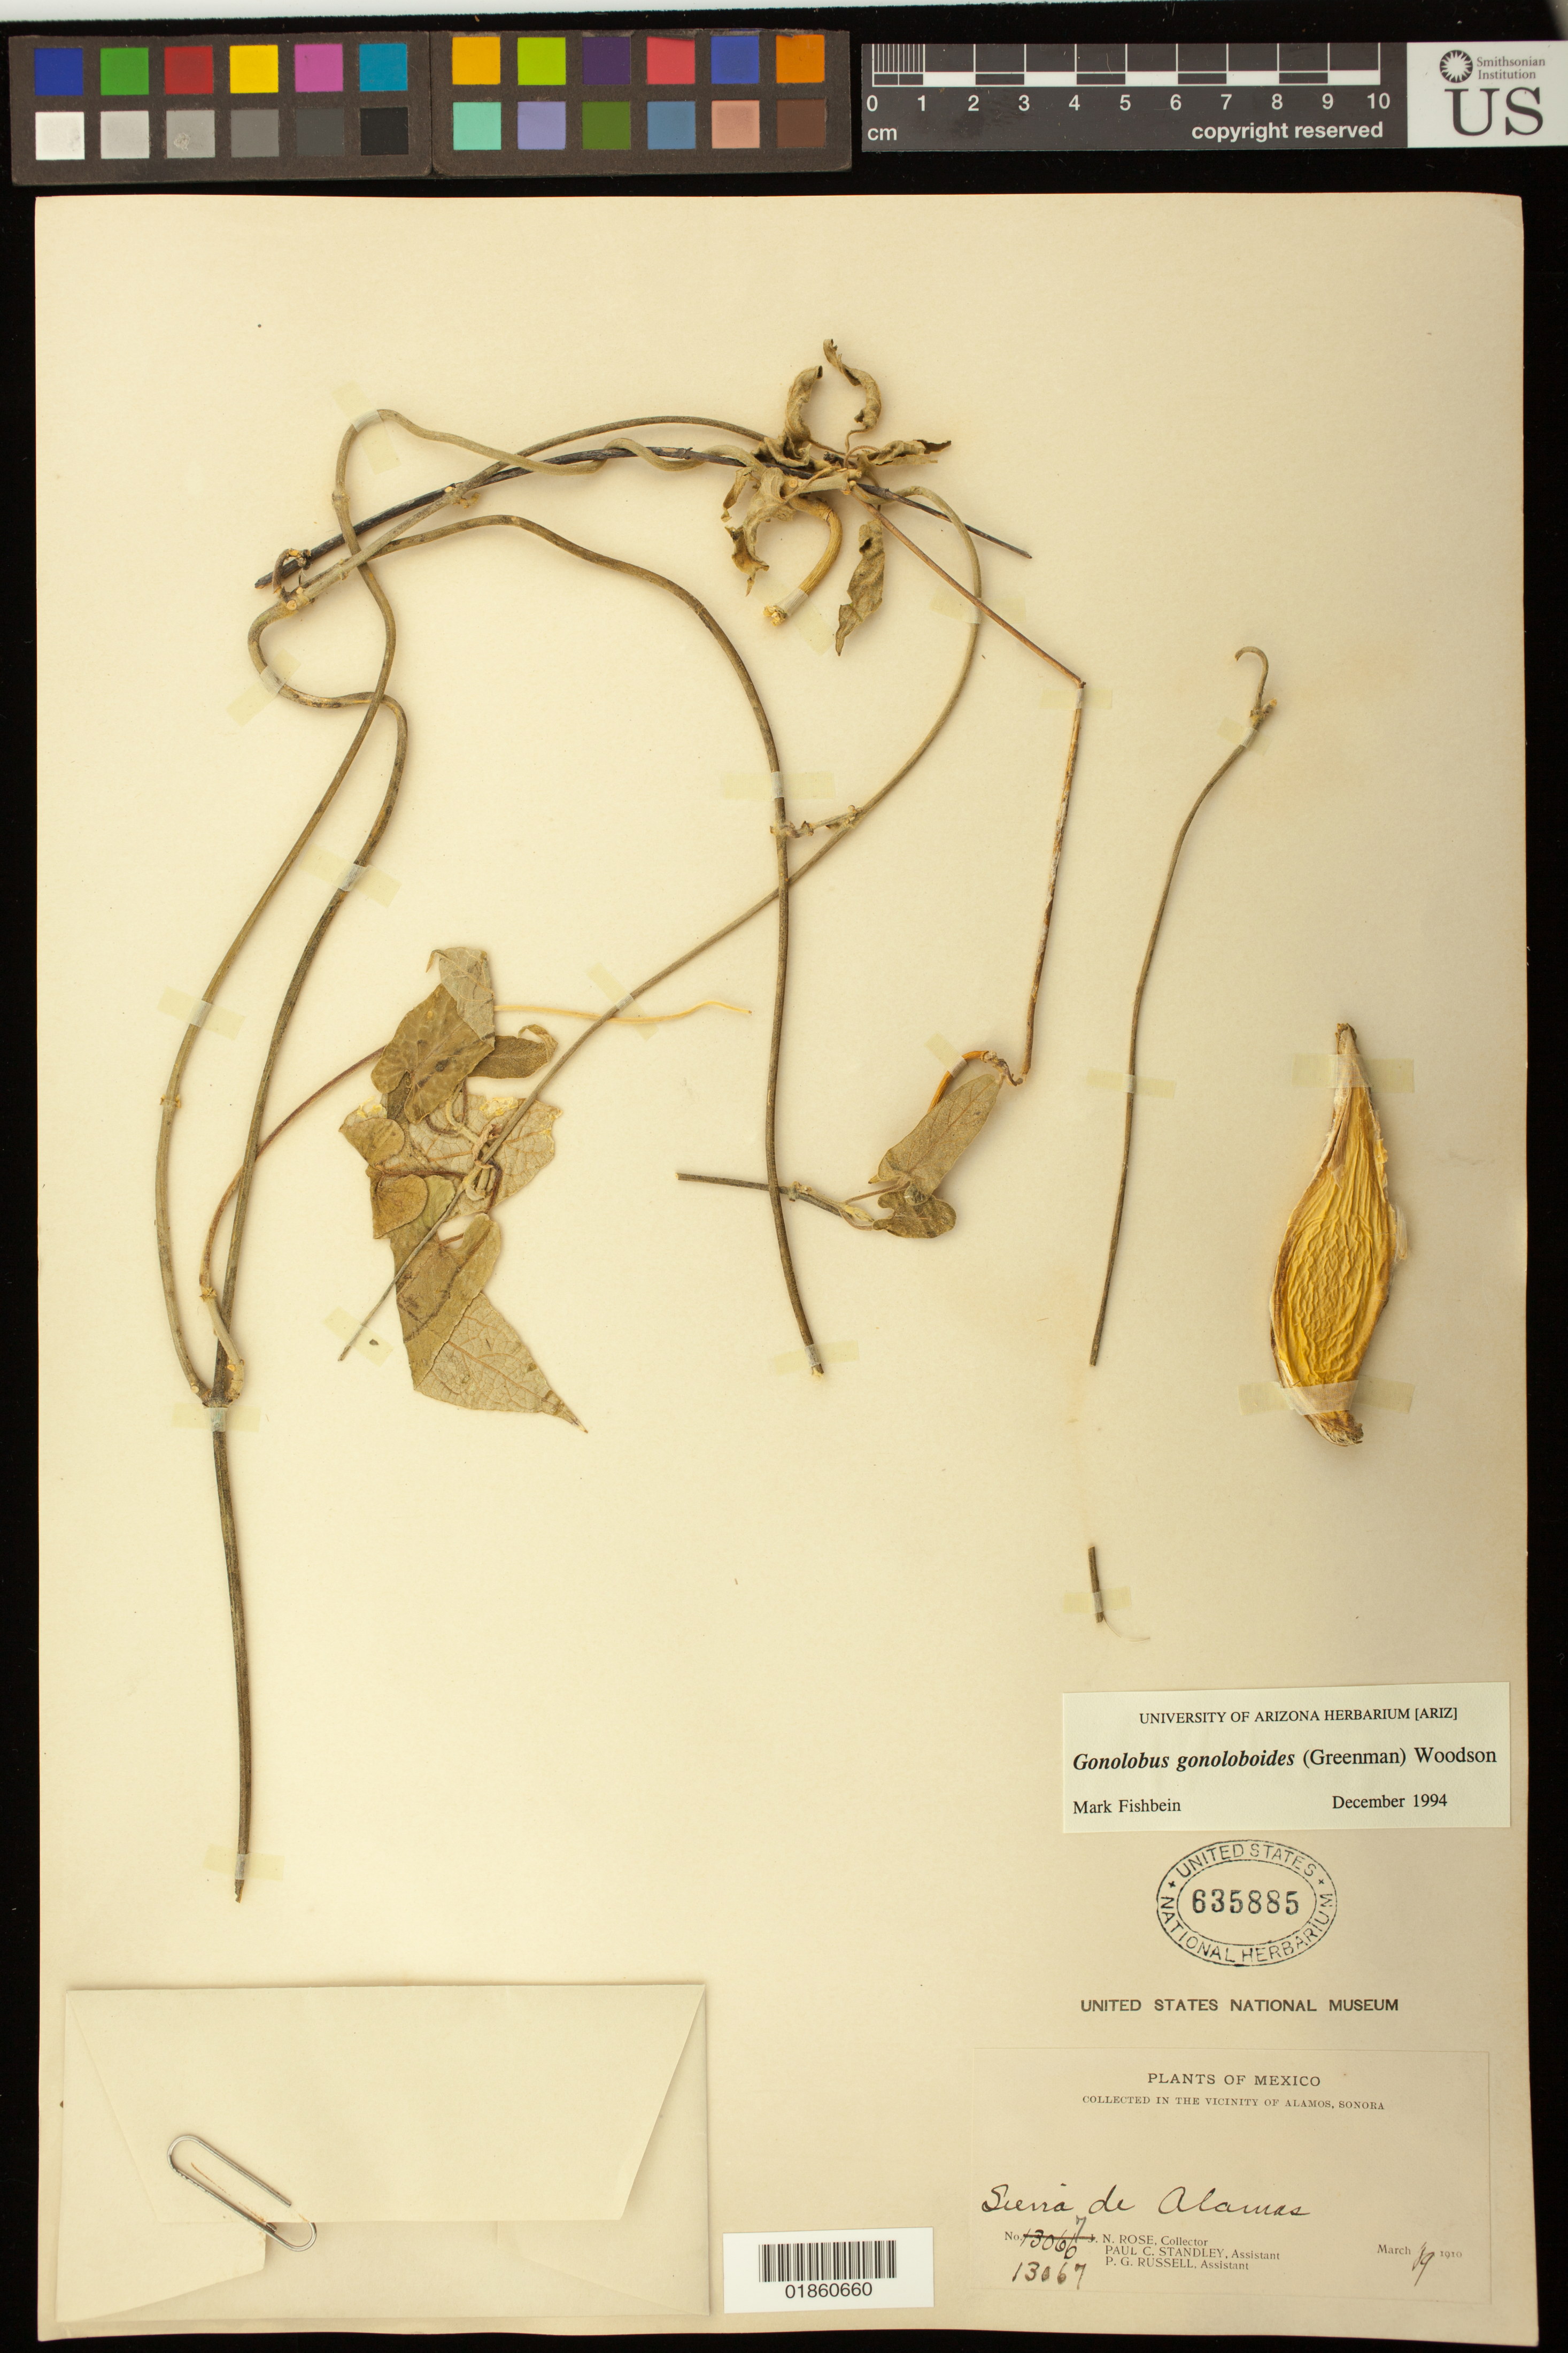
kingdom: Plantae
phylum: Tracheophyta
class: Magnoliopsida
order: Gentianales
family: Apocynaceae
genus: Gonolobus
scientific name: Gonolobus gonoloboides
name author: (Greenm.) Woodson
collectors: J. N. Rose, P. C. Standley & P. G. Russell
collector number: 13067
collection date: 1910-03-19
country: Mexico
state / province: Sonora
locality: Vicinity of Alamos, Sierra de Alamas [Alamos]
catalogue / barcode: US 635885